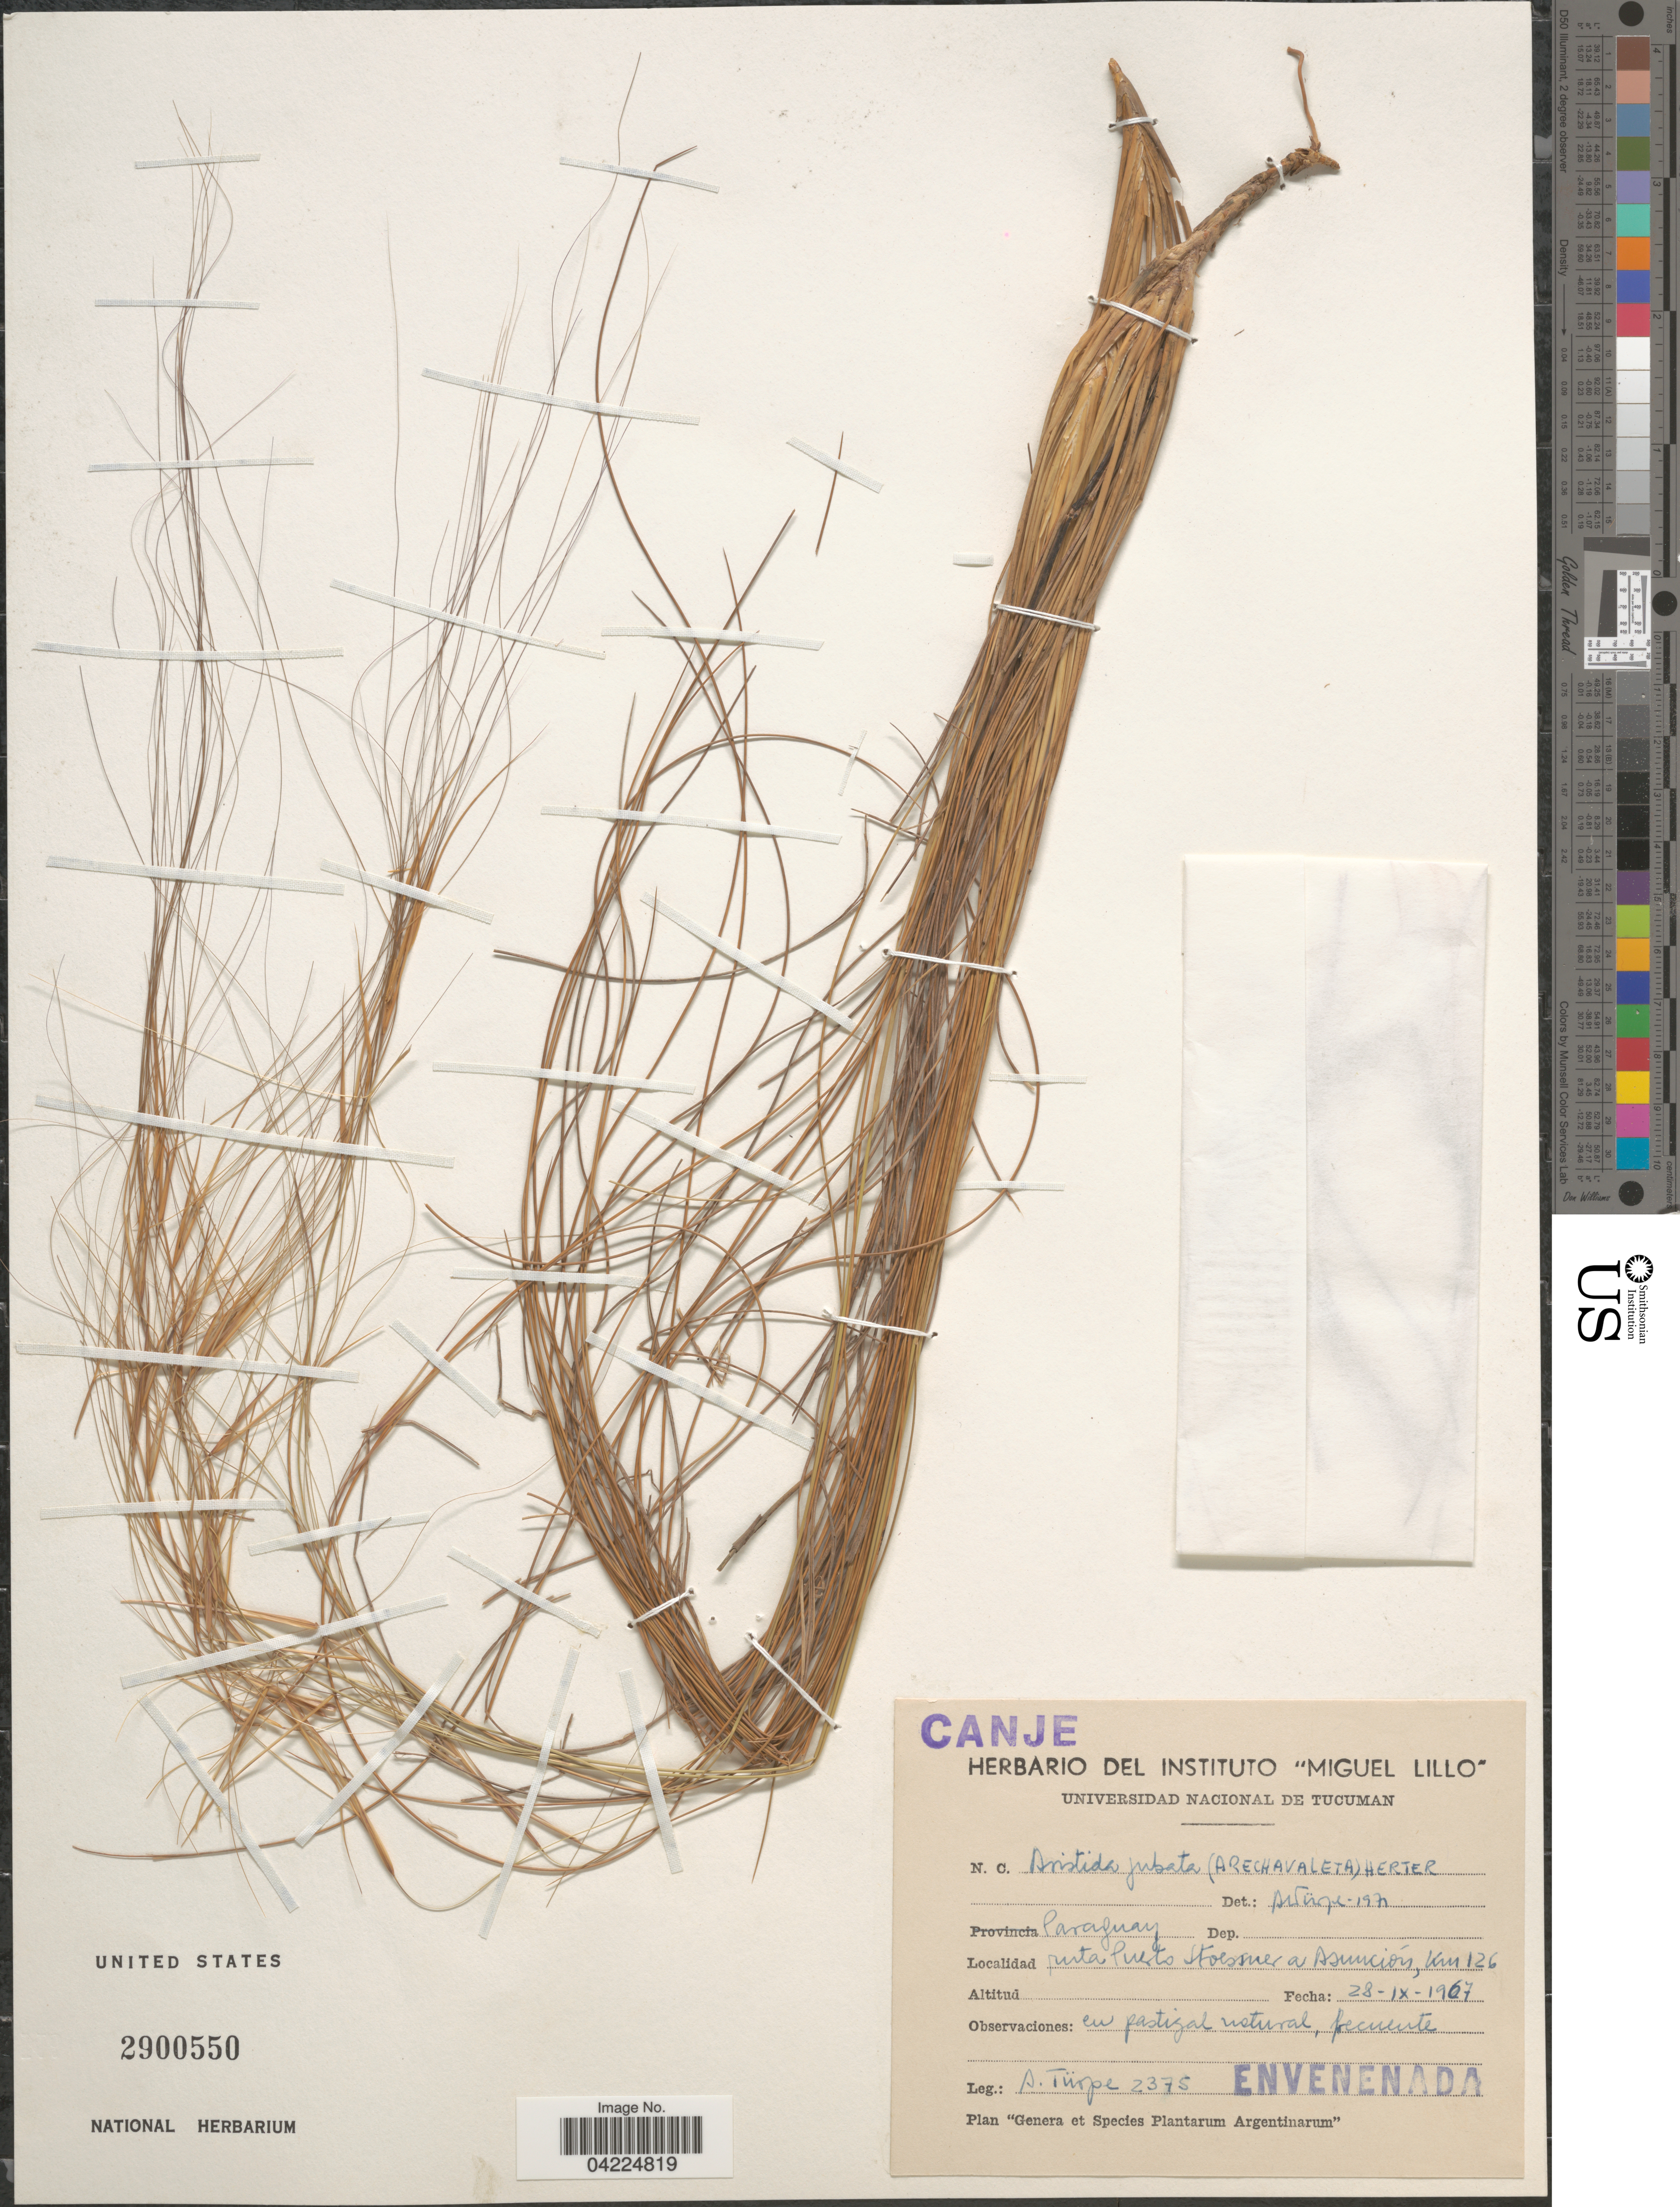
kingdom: Plantae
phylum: Tracheophyta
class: Liliopsida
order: Poales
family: Poaceae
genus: Aristida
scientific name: Aristida jubata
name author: (Arechav.) Herter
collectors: A. Turpe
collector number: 2375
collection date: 1967-09-28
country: Paraguay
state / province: Asuncion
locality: Ruta Puente Stroessner a Asunción, Km 126.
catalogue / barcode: US 2900550